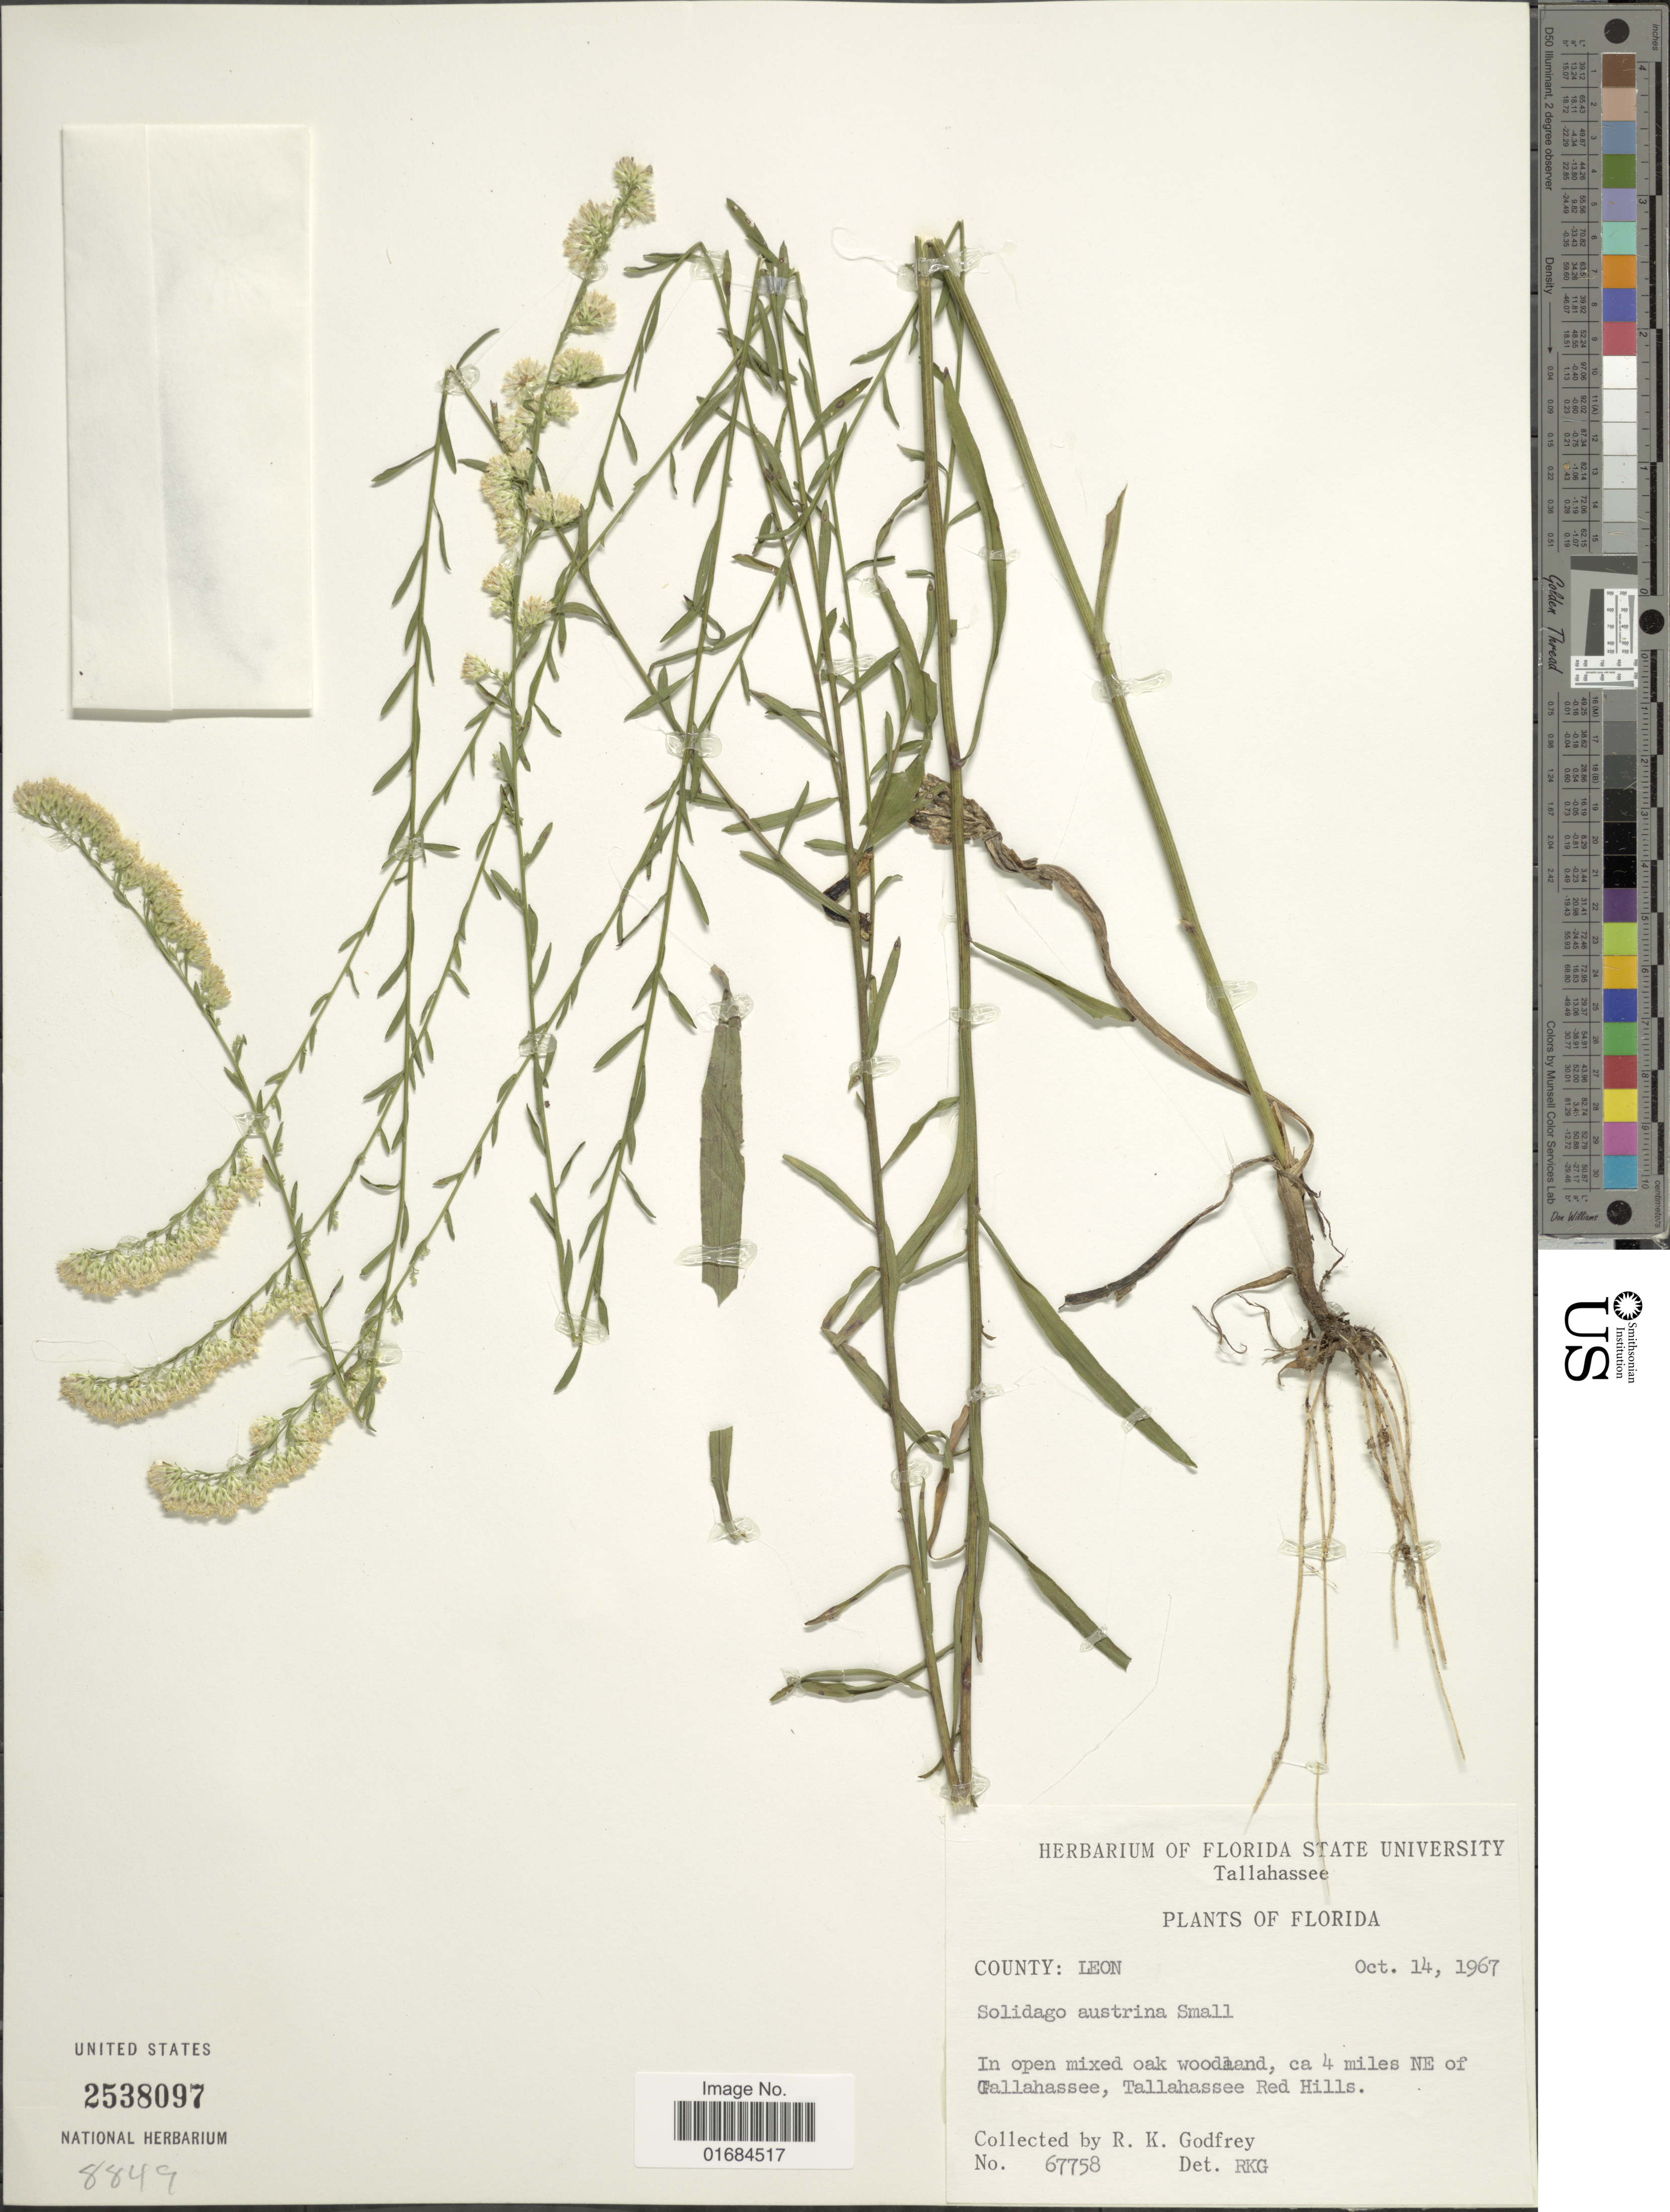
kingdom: Plantae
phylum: Tracheophyta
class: Magnoliopsida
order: Asterales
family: Asteraceae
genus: Solidago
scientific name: Solidago austrina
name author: Small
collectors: R. K. Godfrey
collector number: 67758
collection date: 1967-10-14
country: United States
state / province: Florida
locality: County: Leon, in open mixed oak woodland, ca 4 miles NE of Tallahassee, Tallahassee Red Hills.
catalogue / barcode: US 2538097